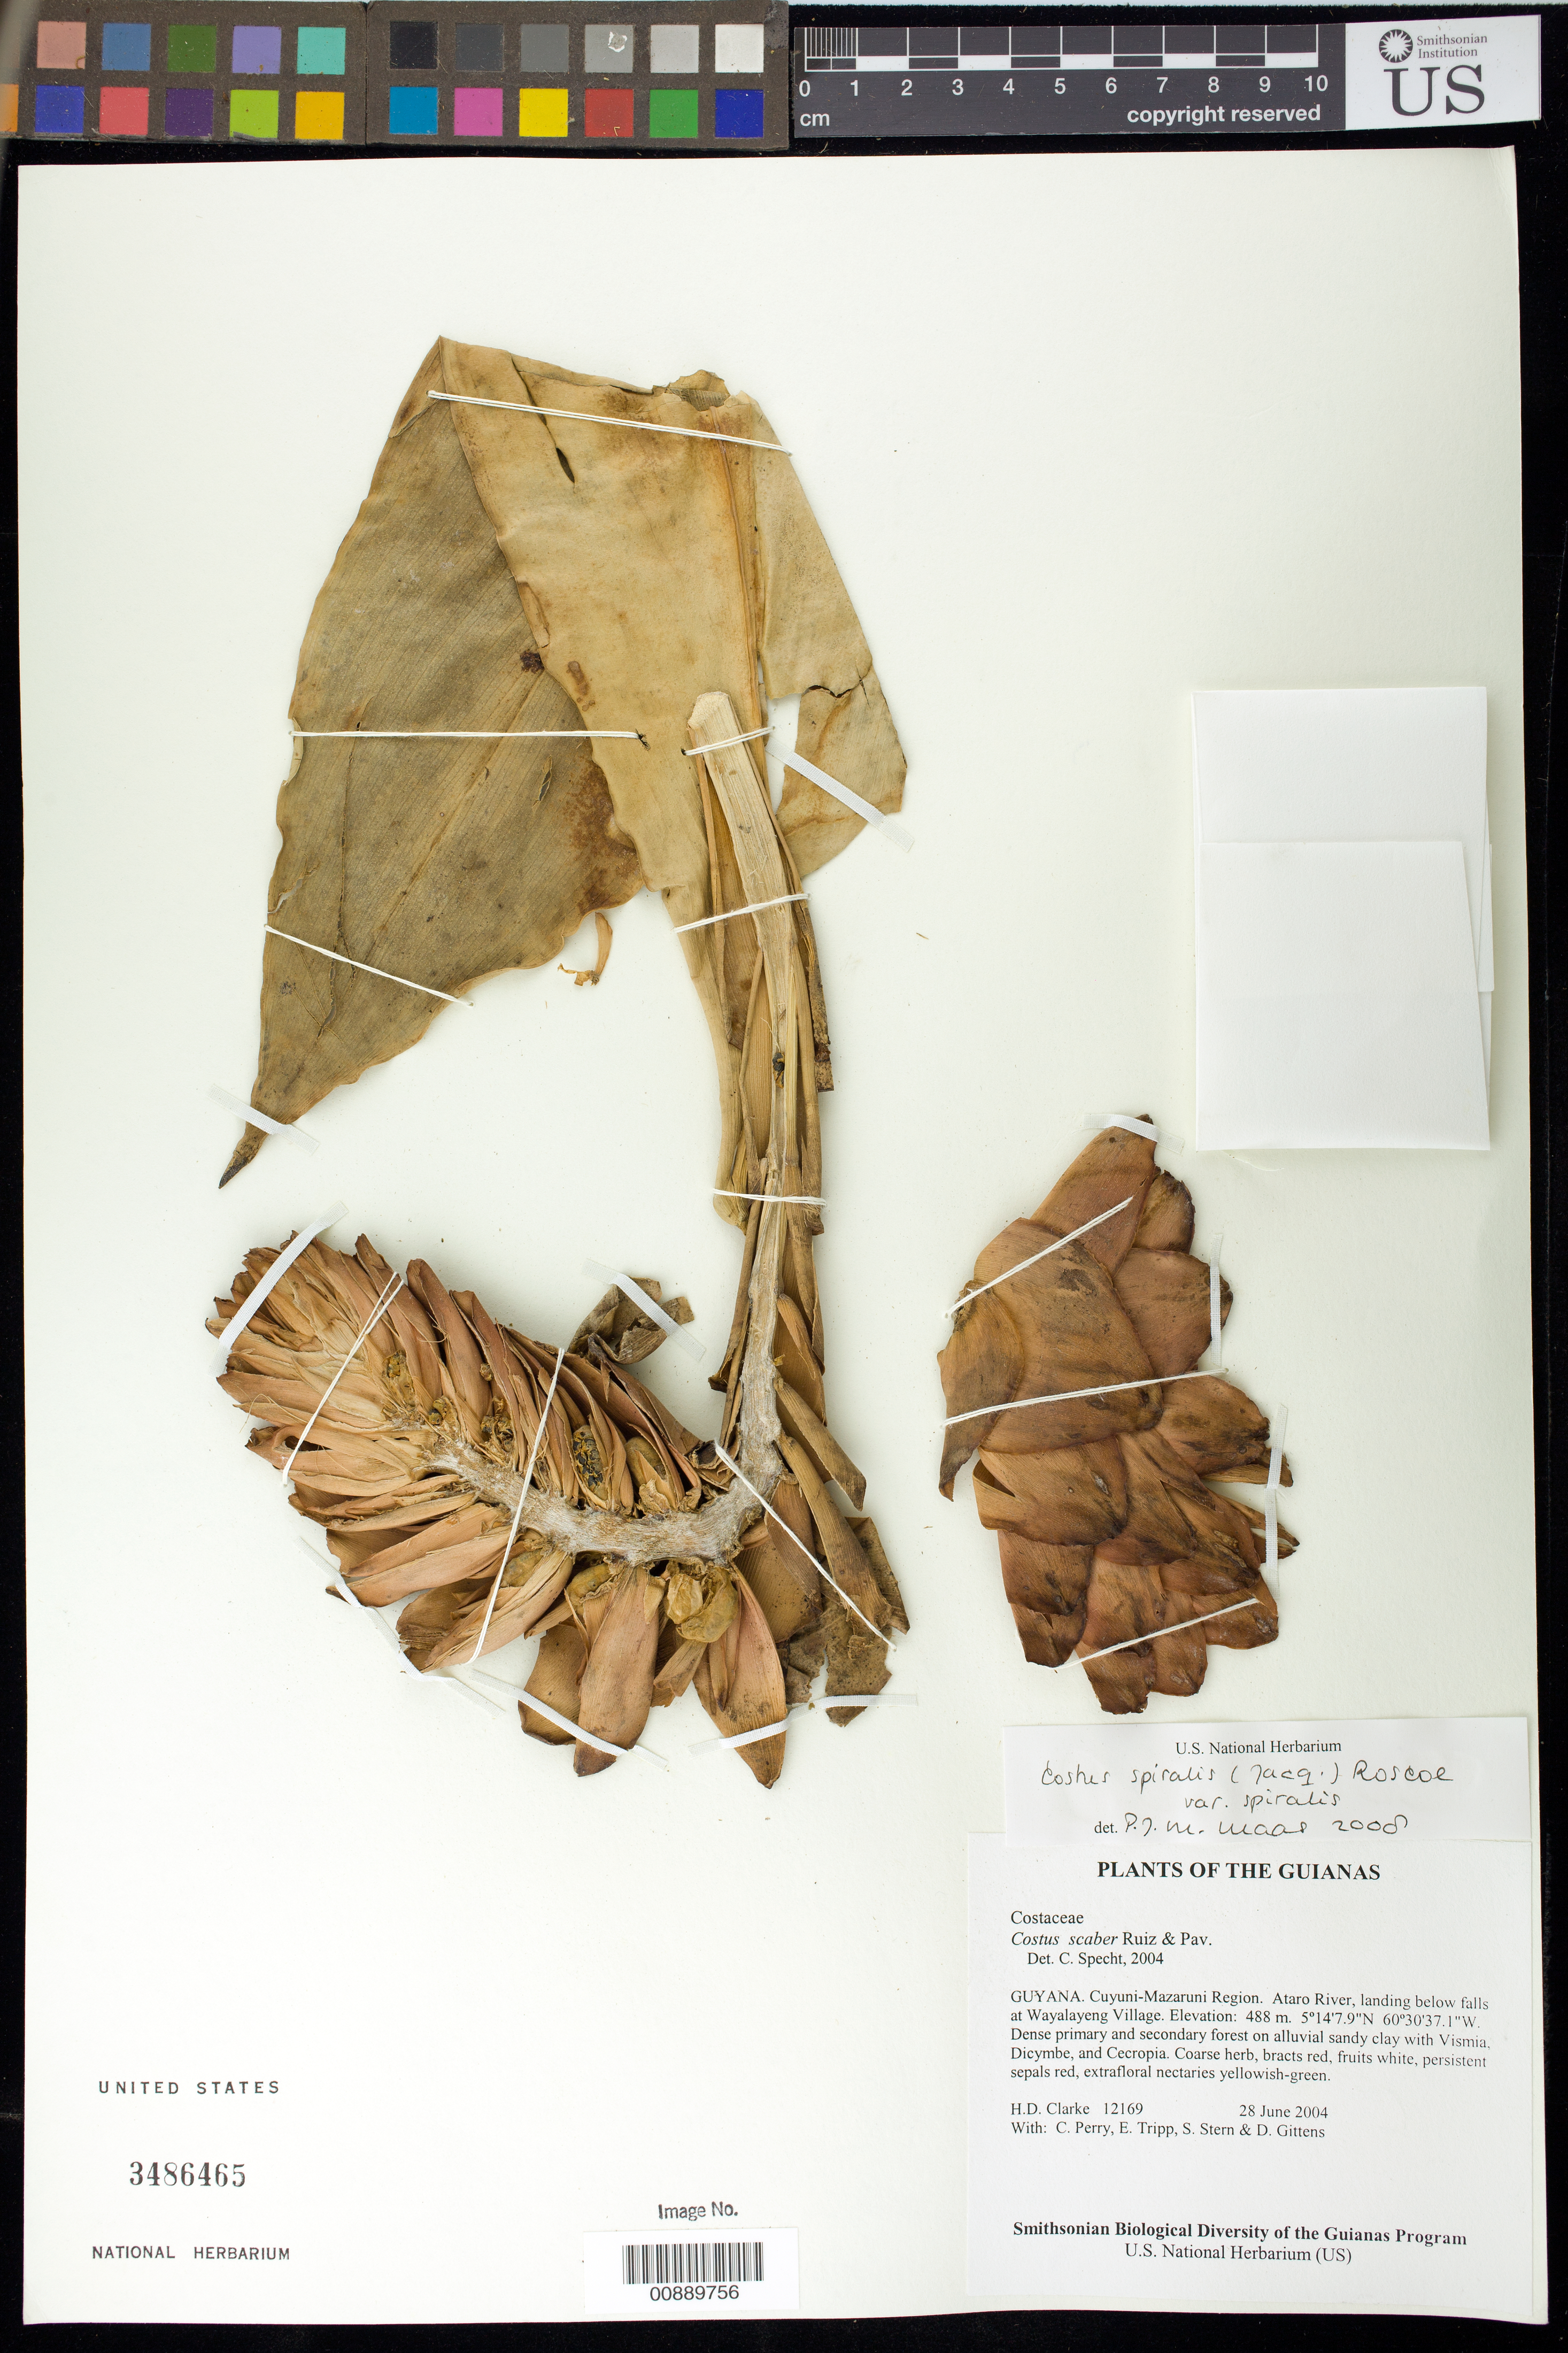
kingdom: Plantae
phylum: Tracheophyta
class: Liliopsida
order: Zingiberales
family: Costaceae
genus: Costus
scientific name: Costus spiralis var. spiralis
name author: (Jacq.) Roscoe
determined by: Maas, Paul J. M.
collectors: H. D. Clarke, C. Perry, E. Tripp, S. R. Stern & D. Gittens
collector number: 12169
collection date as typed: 28 June 2004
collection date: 2004-06-28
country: Guyana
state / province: Cuyuni-Mazaruni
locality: Ataro River, landing below falls at Wayalayeng Village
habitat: Dense primary and secondary forest on alluvial sandy clay with Vismia, Dicymbe, and Cecropia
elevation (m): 488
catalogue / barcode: US 3486465